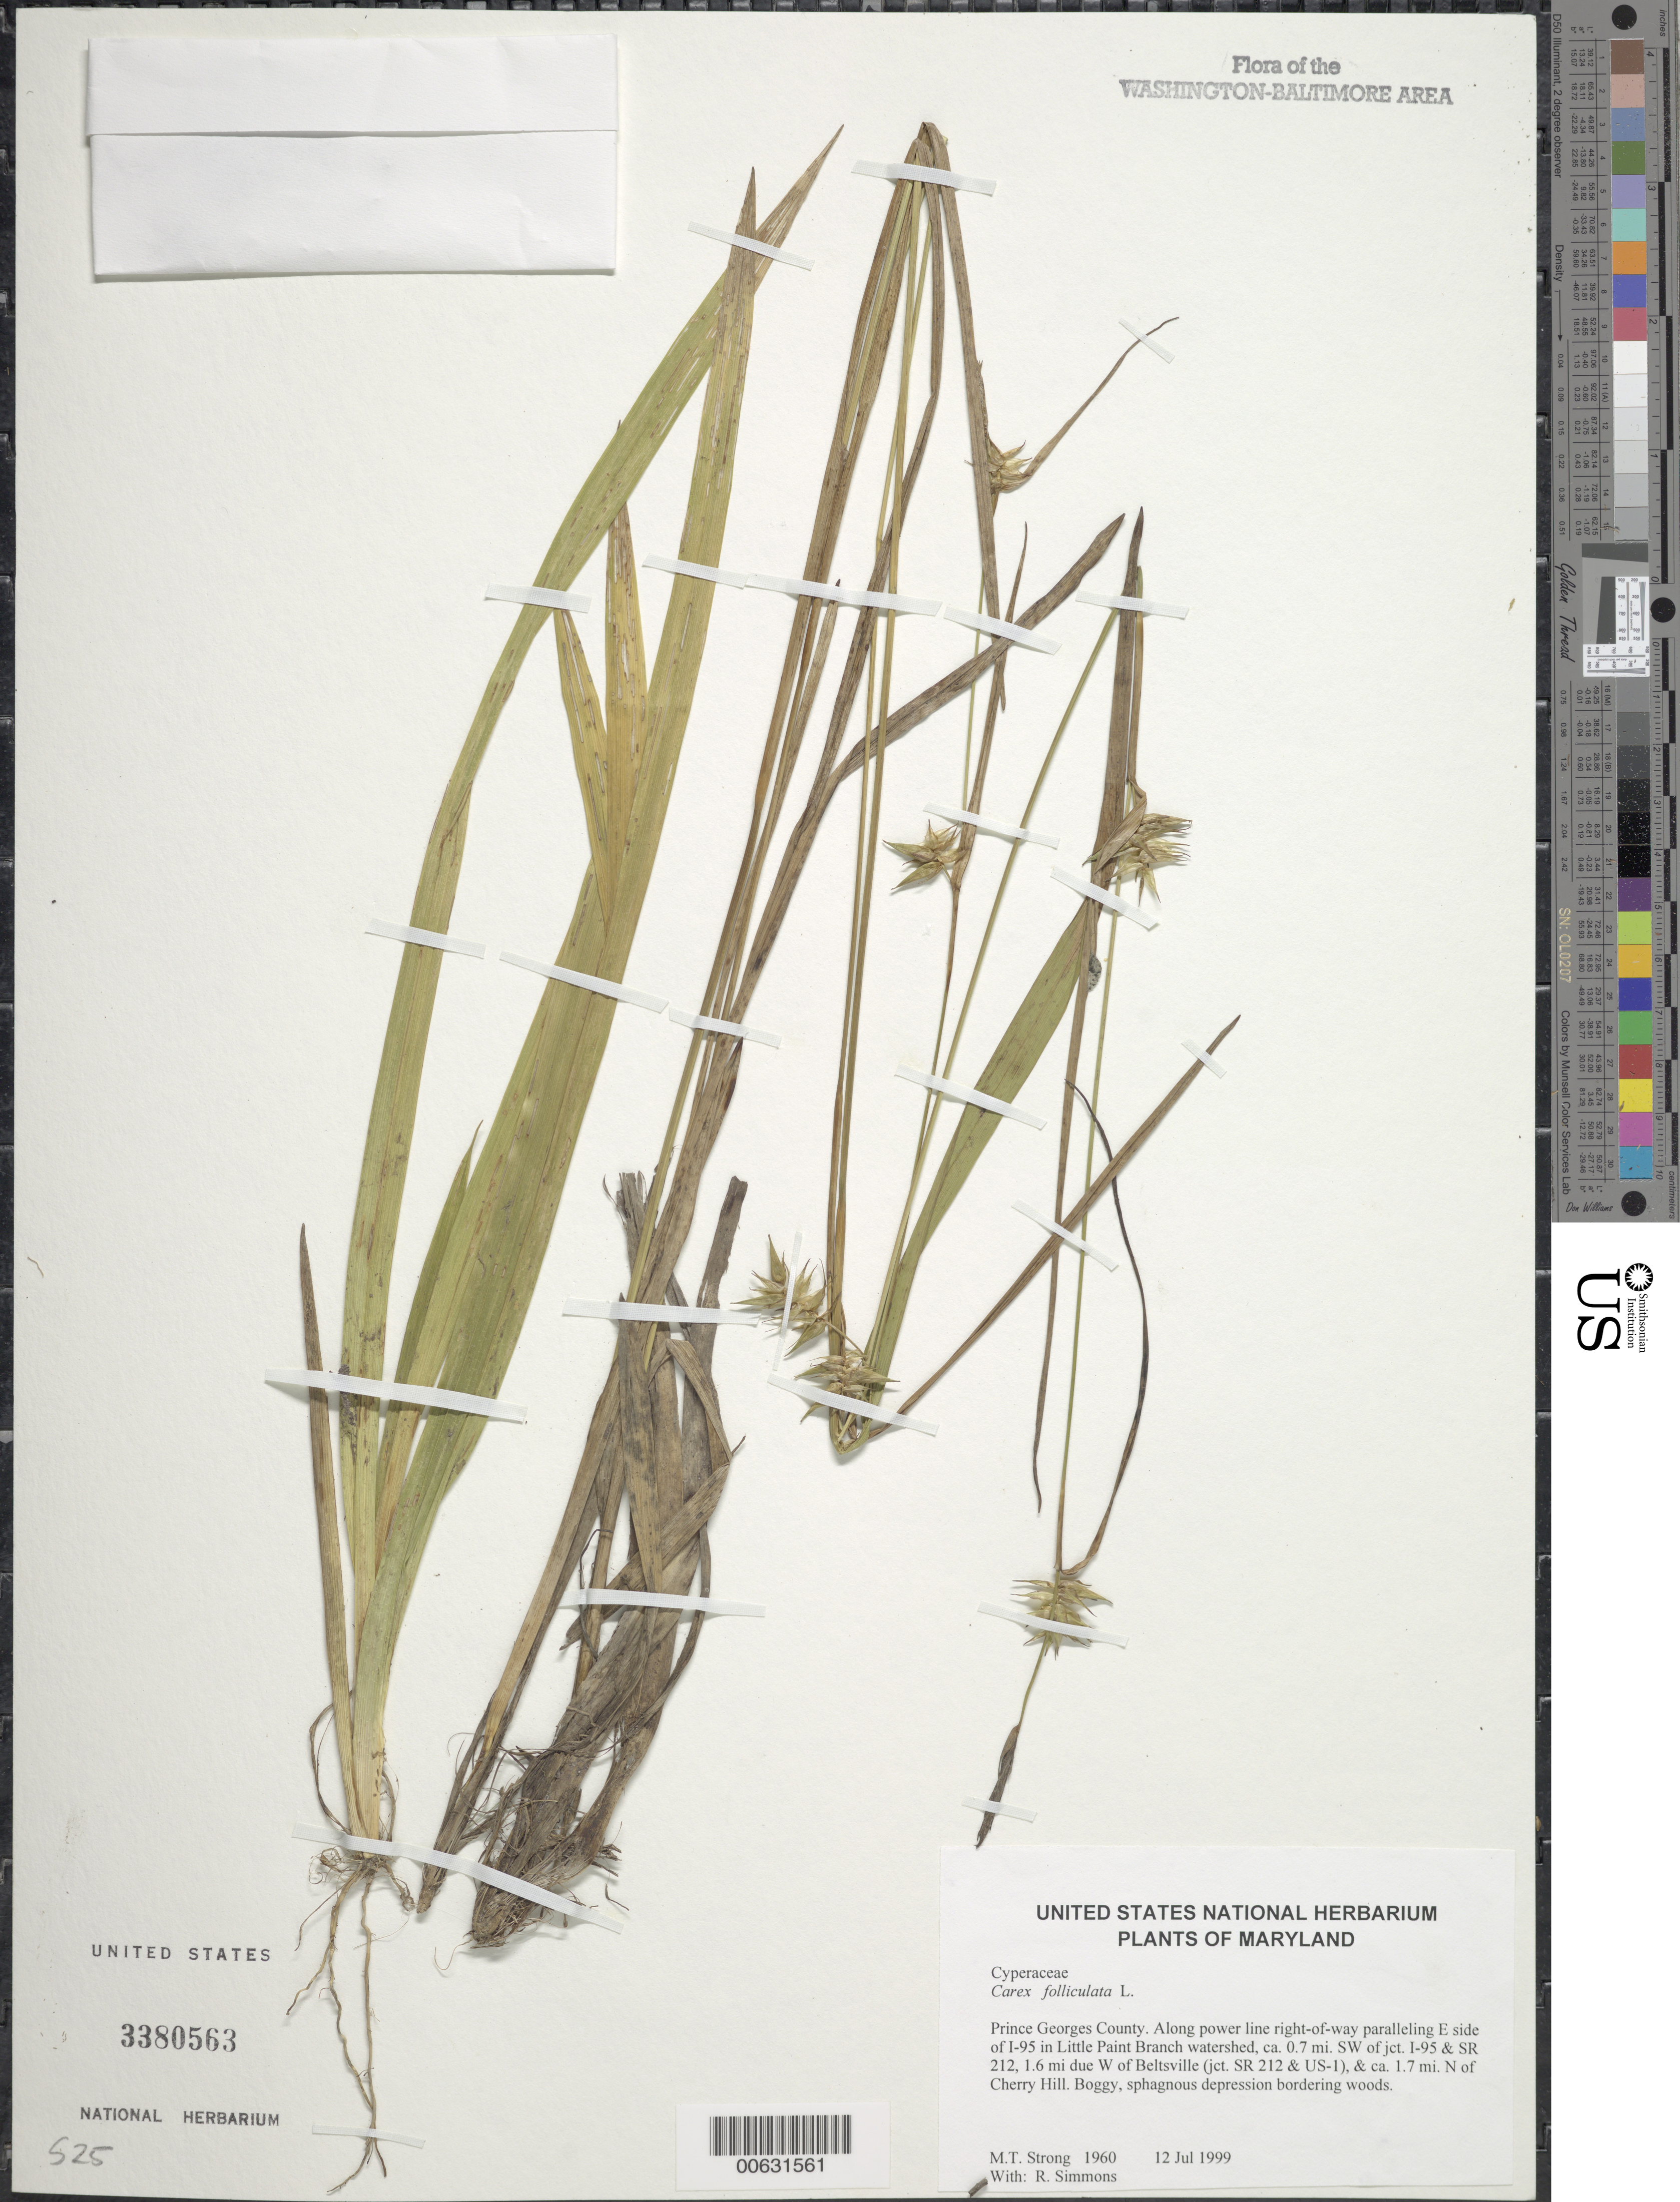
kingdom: Plantae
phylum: Tracheophyta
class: Liliopsida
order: Poales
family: Cyperaceae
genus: Carex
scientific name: Carex folliculata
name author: L.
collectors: M. T. Strong & R. Simmons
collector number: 1960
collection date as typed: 12 Jul 1999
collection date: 1999-07-12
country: United States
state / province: Maryland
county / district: Prince George's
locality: Along power line right-of-way paralleling E side of I-95 in Little Paint Branch watershed, ca. 0.7 mi. SW of jct. I-95 & SR 212, 1.6 mi due W of Beltsville (jct. SR 212 & US-1), & ca. 1.7 mi. N of Cherry Hill.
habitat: Boggy, sphagnous depression bordering woods.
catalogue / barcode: US 3380563